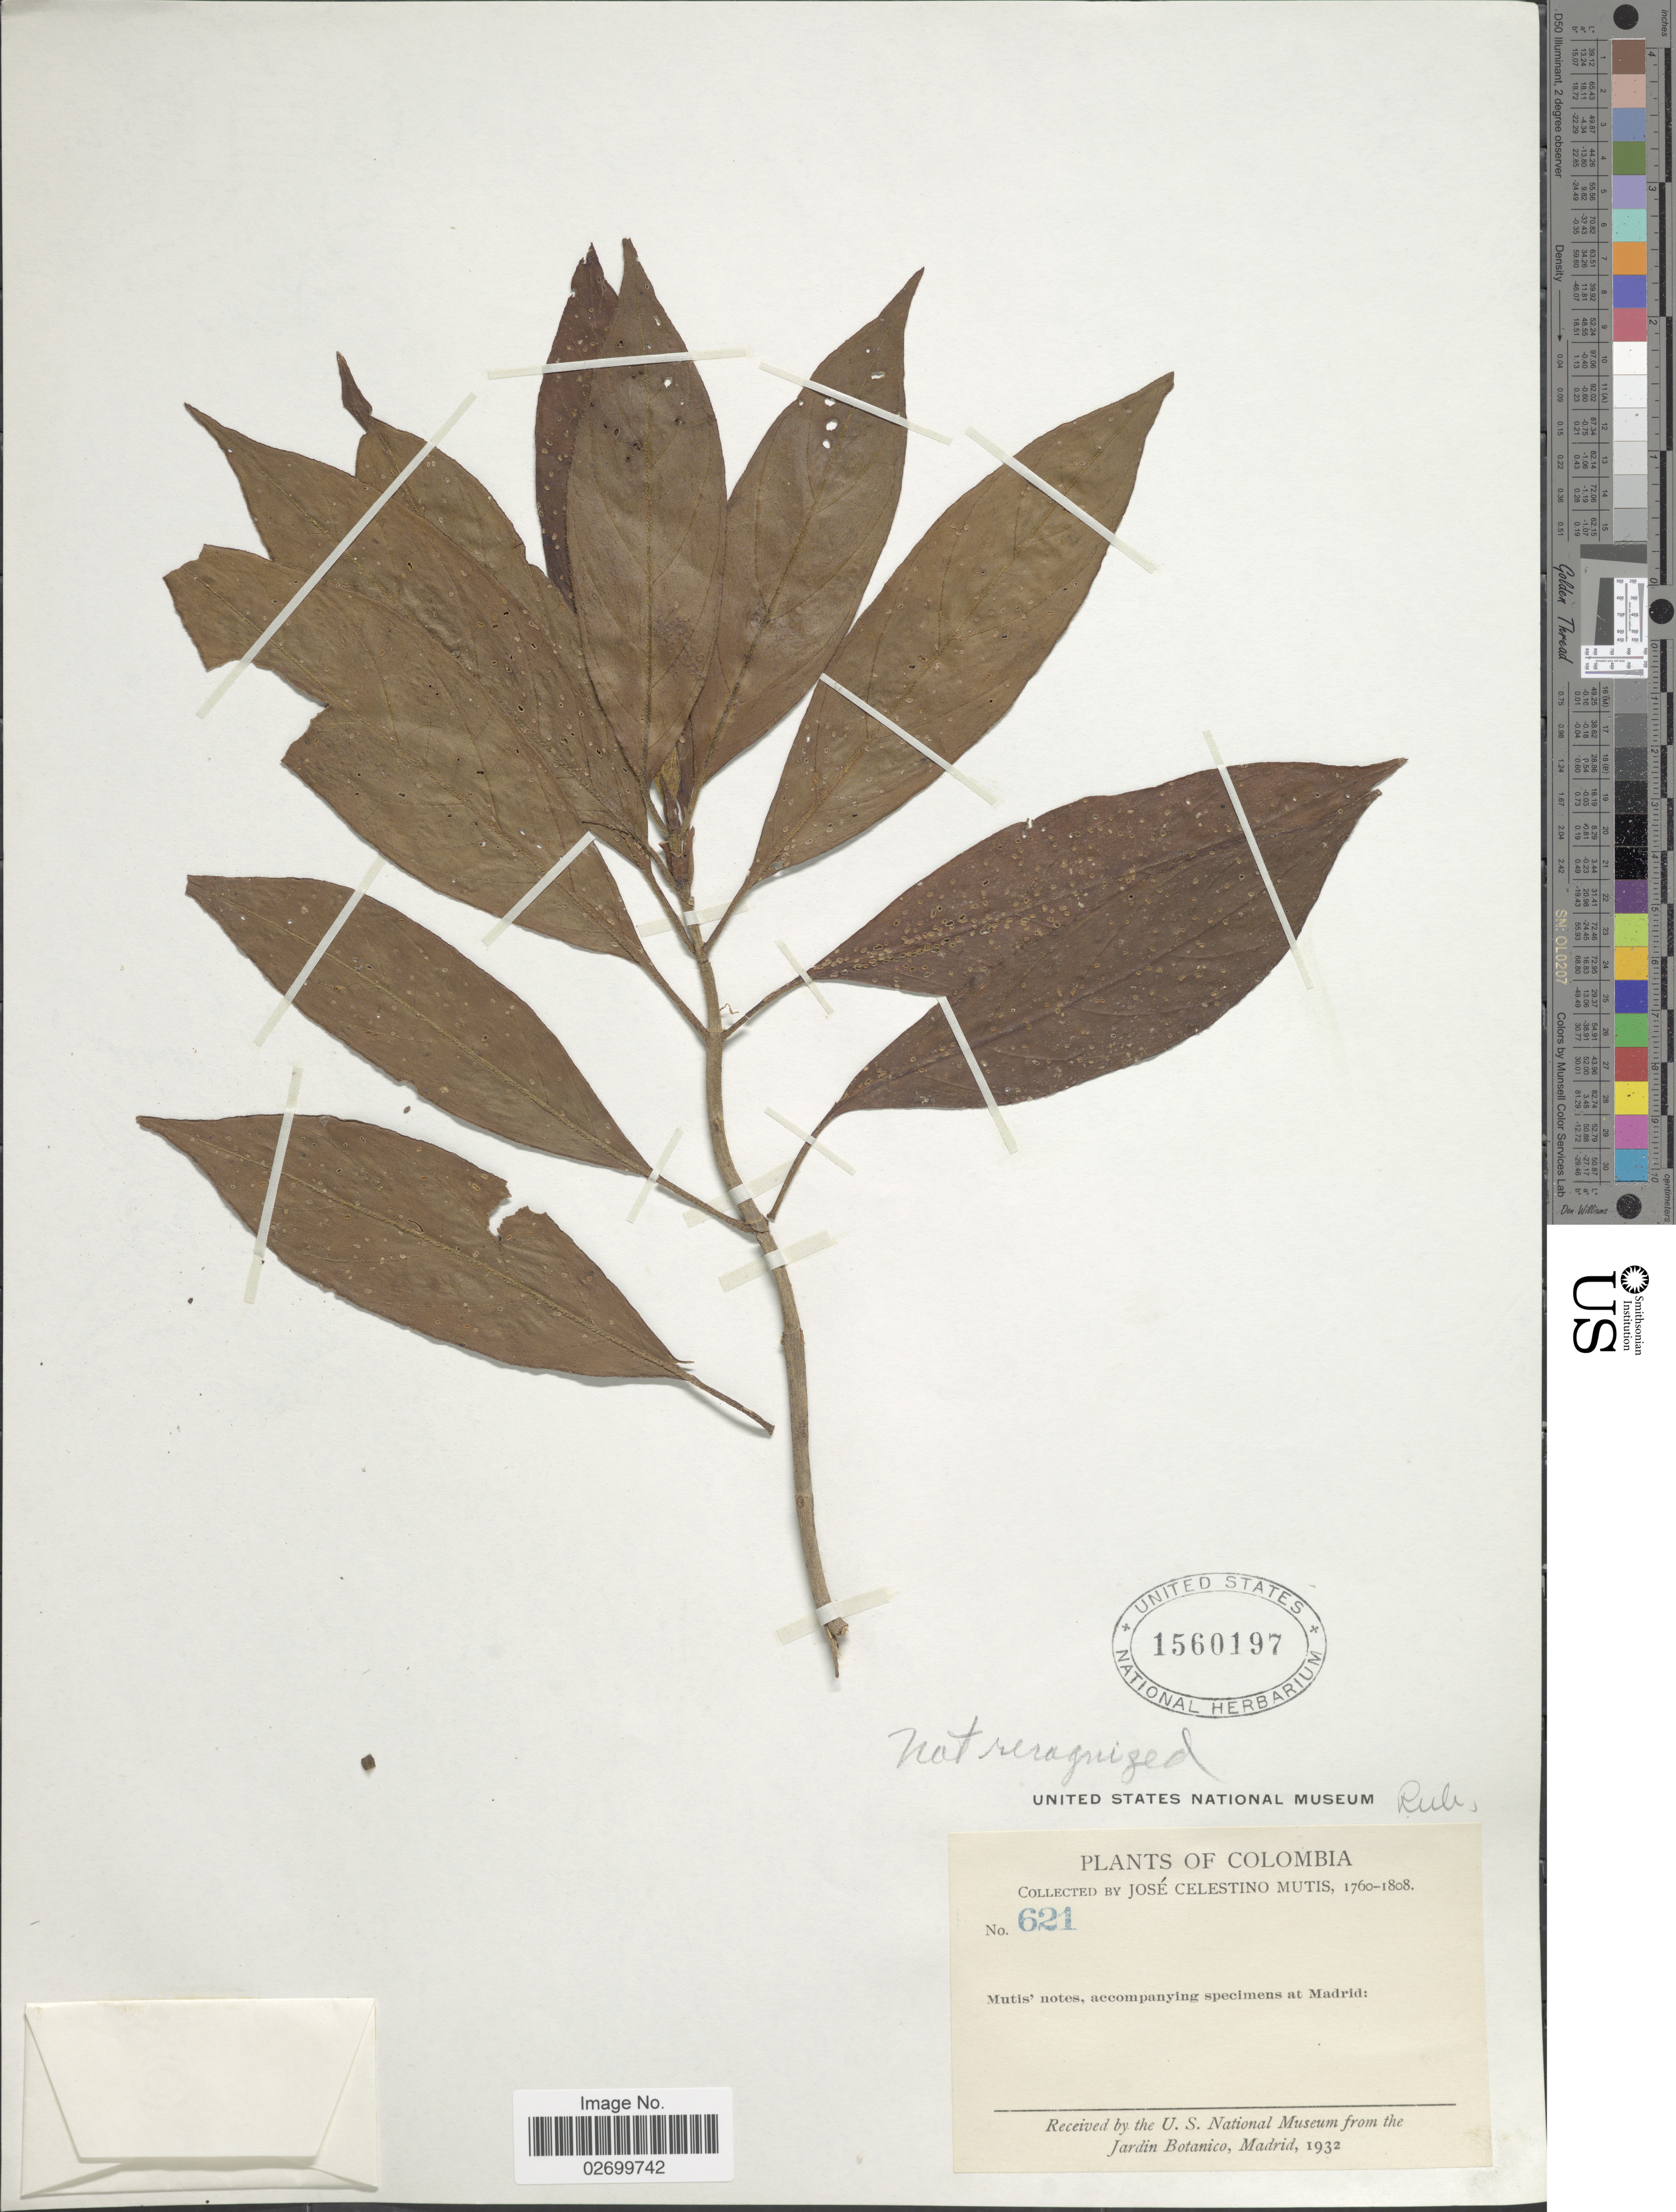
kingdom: Plantae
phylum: Tracheophyta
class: Magnoliopsida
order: Gentianales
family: Rubiaceae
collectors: J. C. B. Mutis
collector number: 621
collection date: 1760/1808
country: Colombia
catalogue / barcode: US 1560197